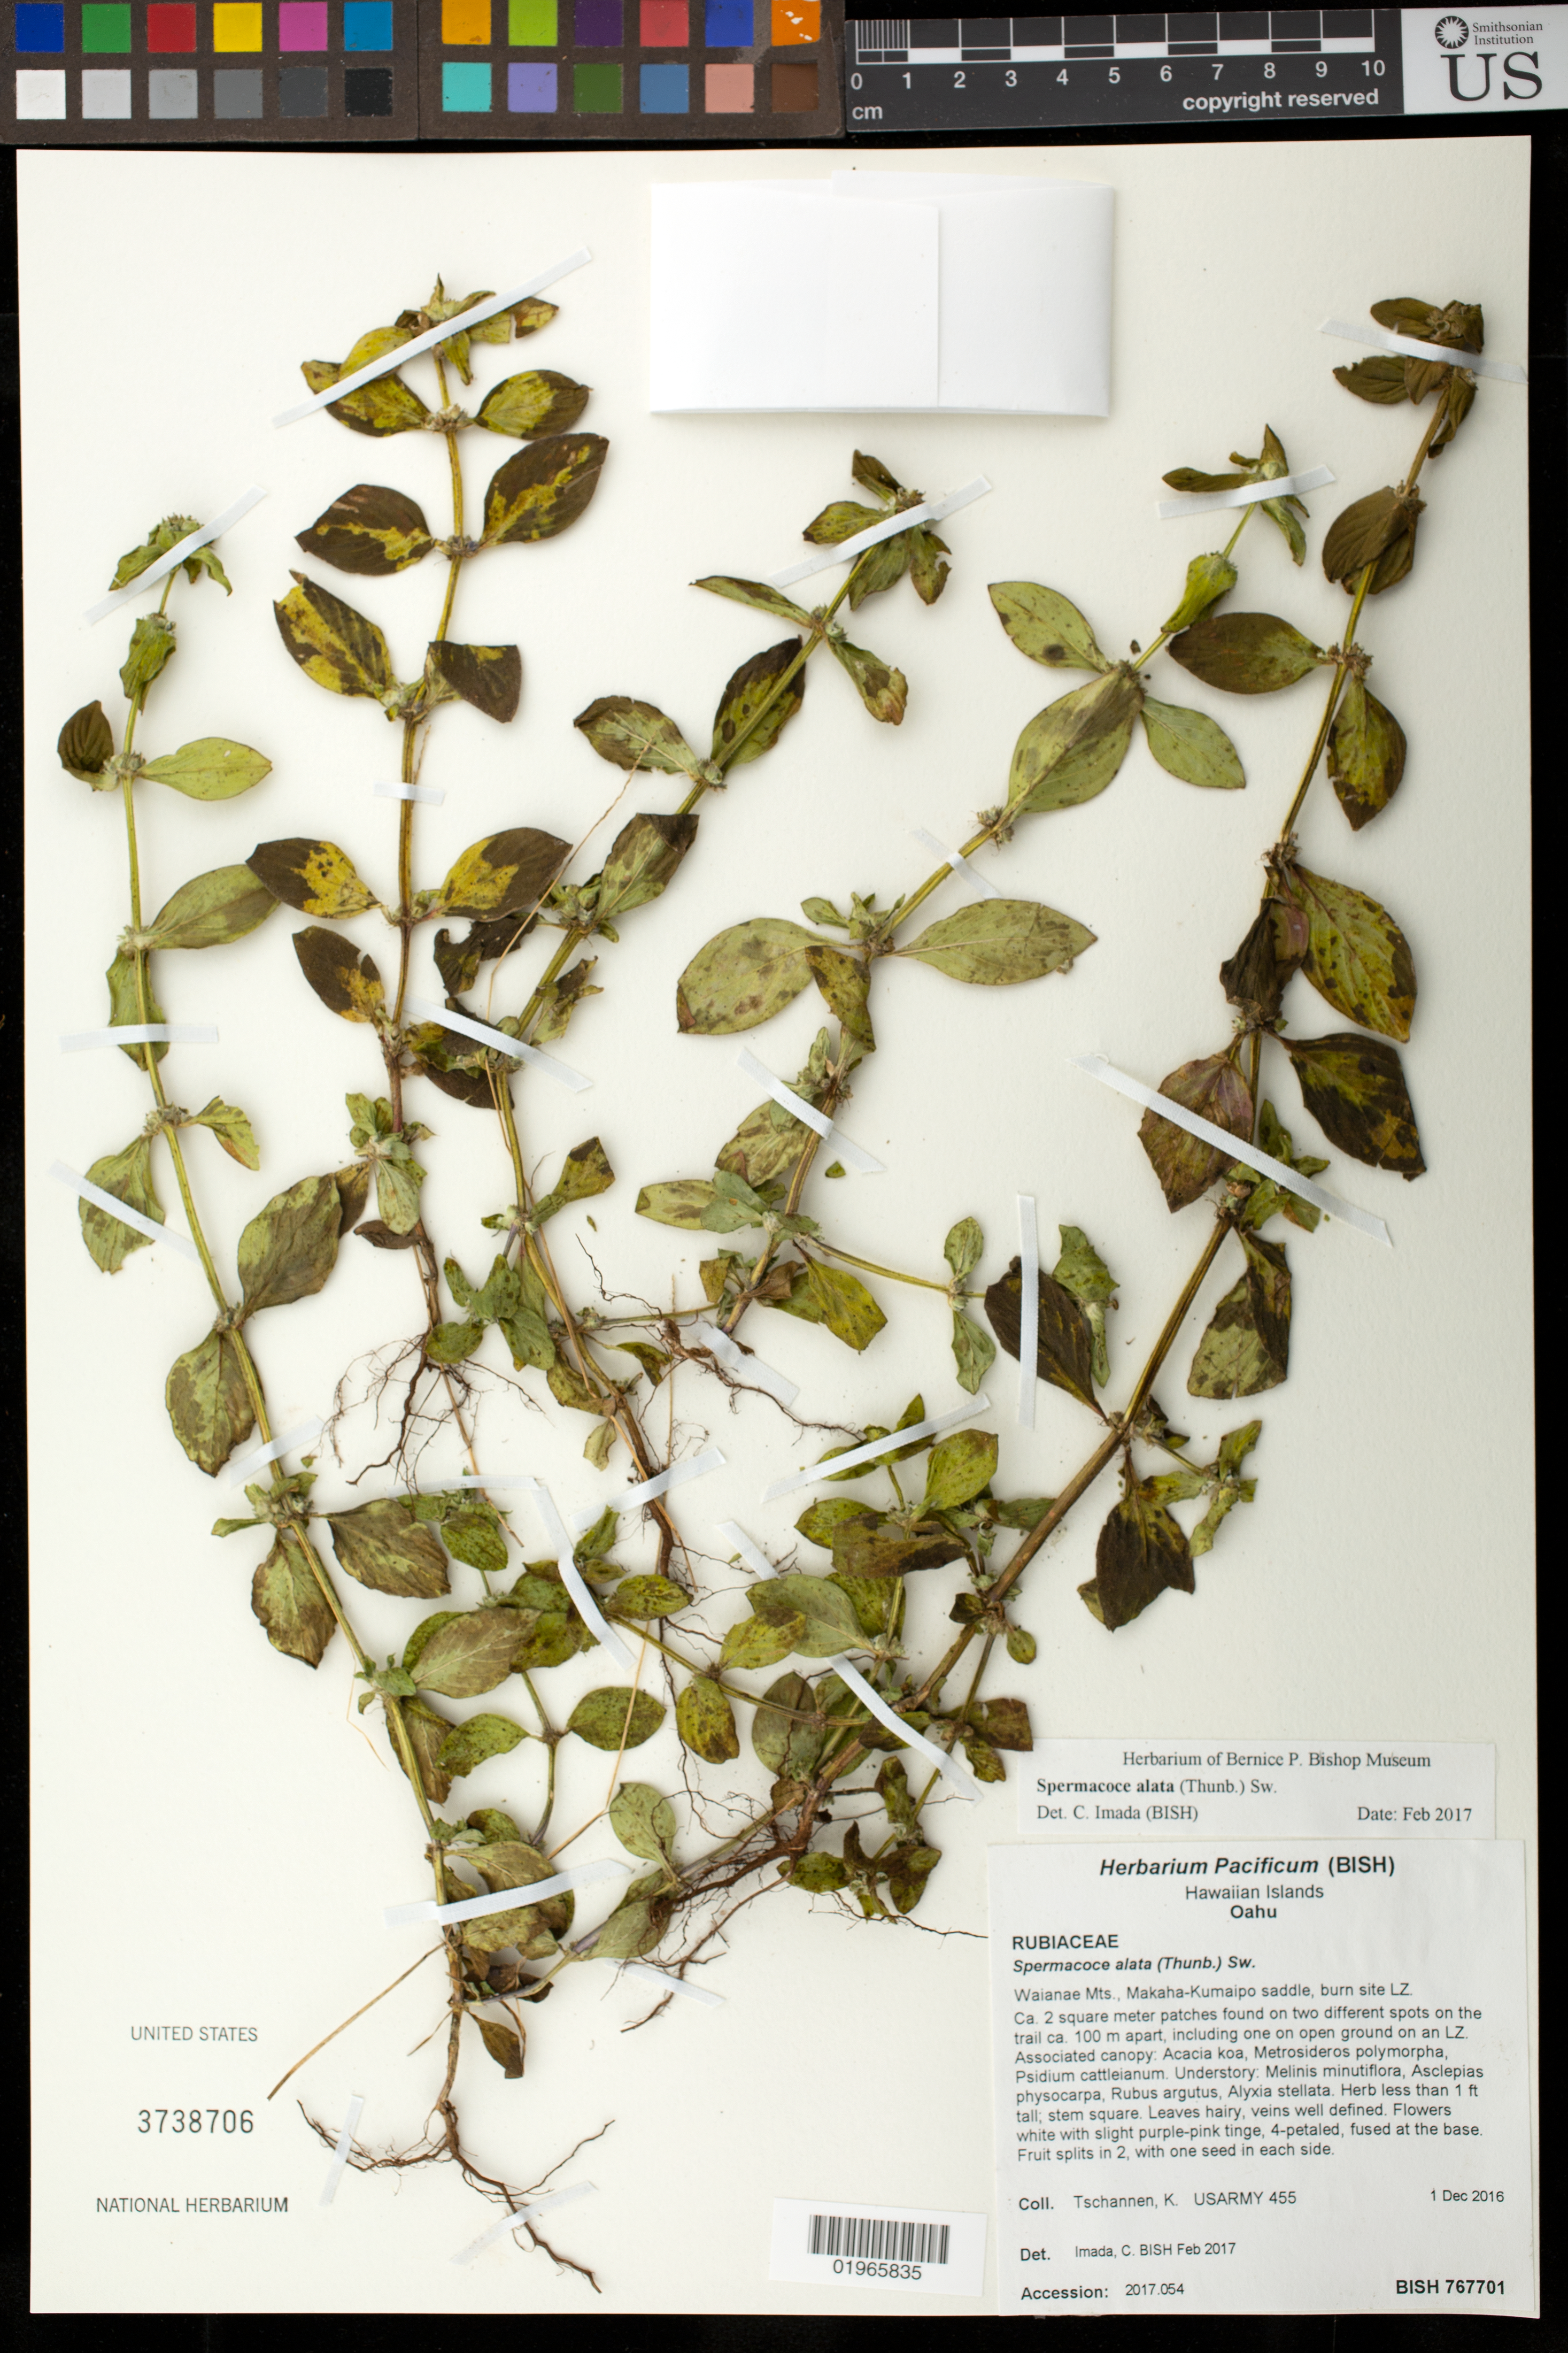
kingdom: Plantae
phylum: Tracheophyta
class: Magnoliopsida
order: Gentianales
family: Rubiaceae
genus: Spermacoce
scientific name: Spermacoce alata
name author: Aubl.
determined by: Imada, C. T.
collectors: K. Tschannen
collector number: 455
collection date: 2016-12-01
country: United States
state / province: Hawaii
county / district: Honolulu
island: Oahu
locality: Waianae Mts., Makaha-Kumaipo saddle, burn site LZ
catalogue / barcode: US 3738706